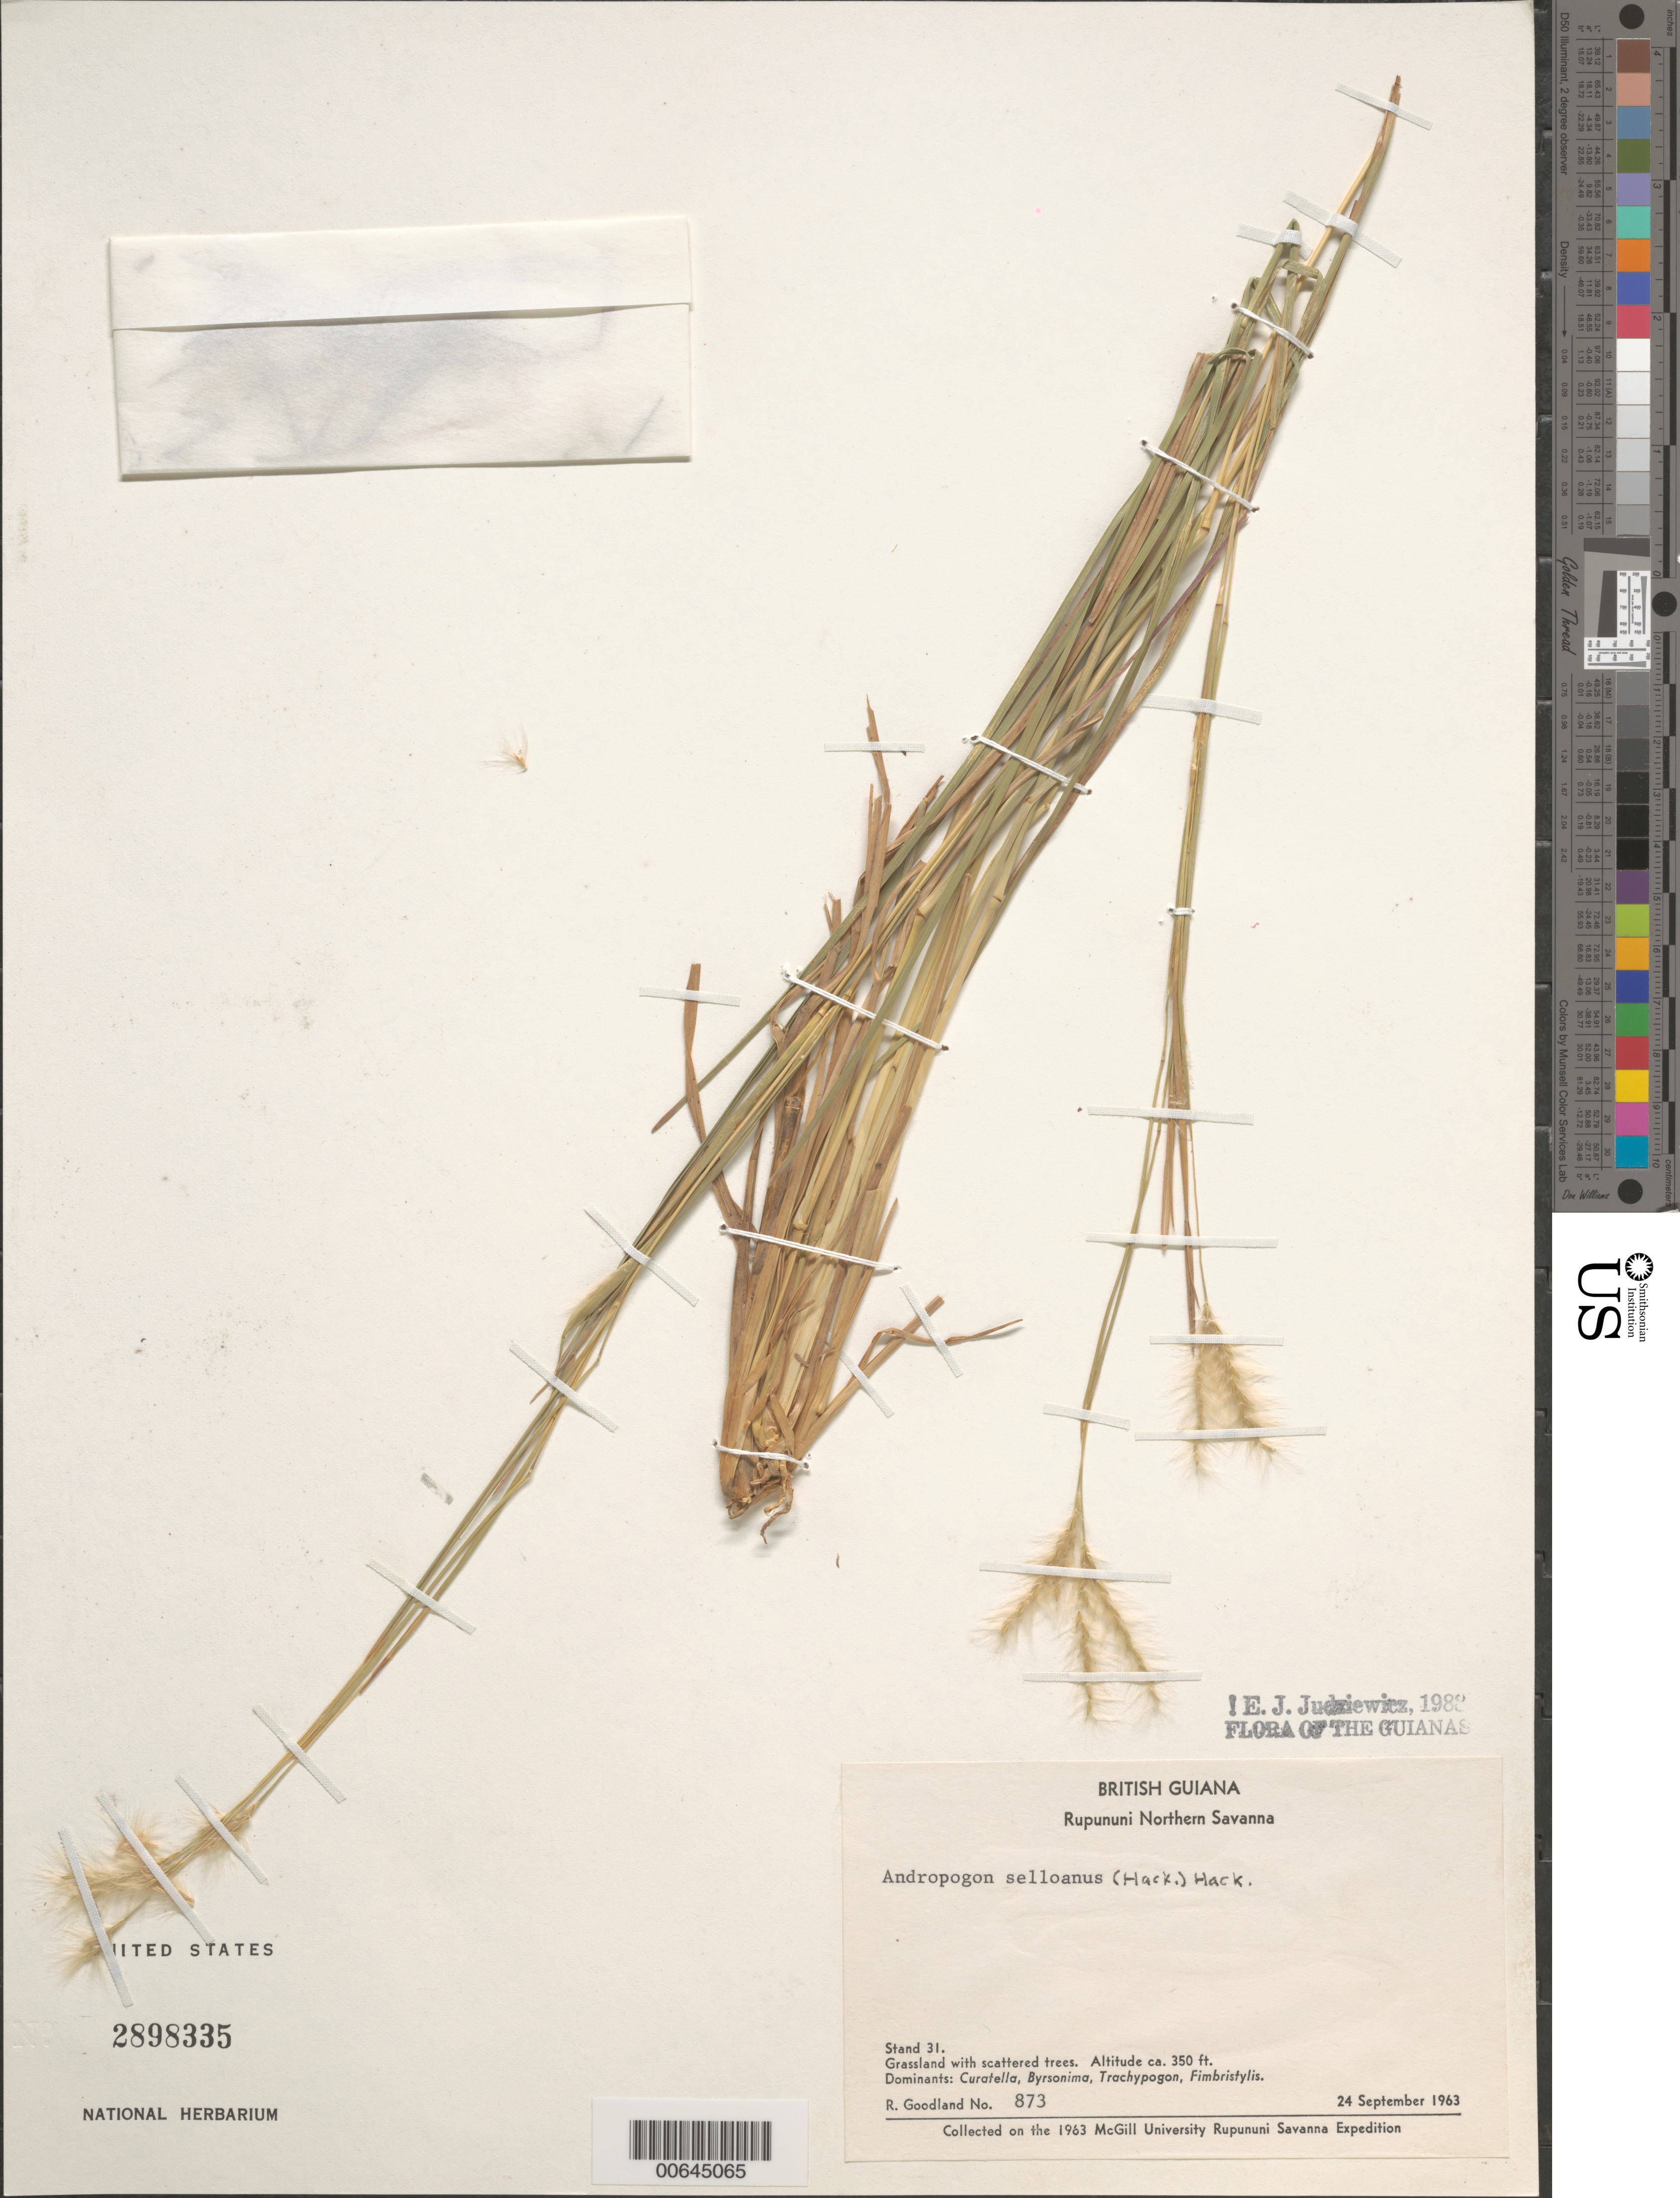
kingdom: Plantae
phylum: Tracheophyta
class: Liliopsida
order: Poales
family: Poaceae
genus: Andropogon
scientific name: Andropogon selloanus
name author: (Hack.) Hack.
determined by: Judziewicz, E. J.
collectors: R. Goodland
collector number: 873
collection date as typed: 24-Sep-63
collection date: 1963-09-24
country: Guyana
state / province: U. Takutu-U. Essequibo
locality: Rupununi Northern Savanna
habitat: Grassland with scattered trees. Dominants: Curatella, Byrsonima, Trachypogon, Fimbristylis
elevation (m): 107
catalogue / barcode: US 2898335